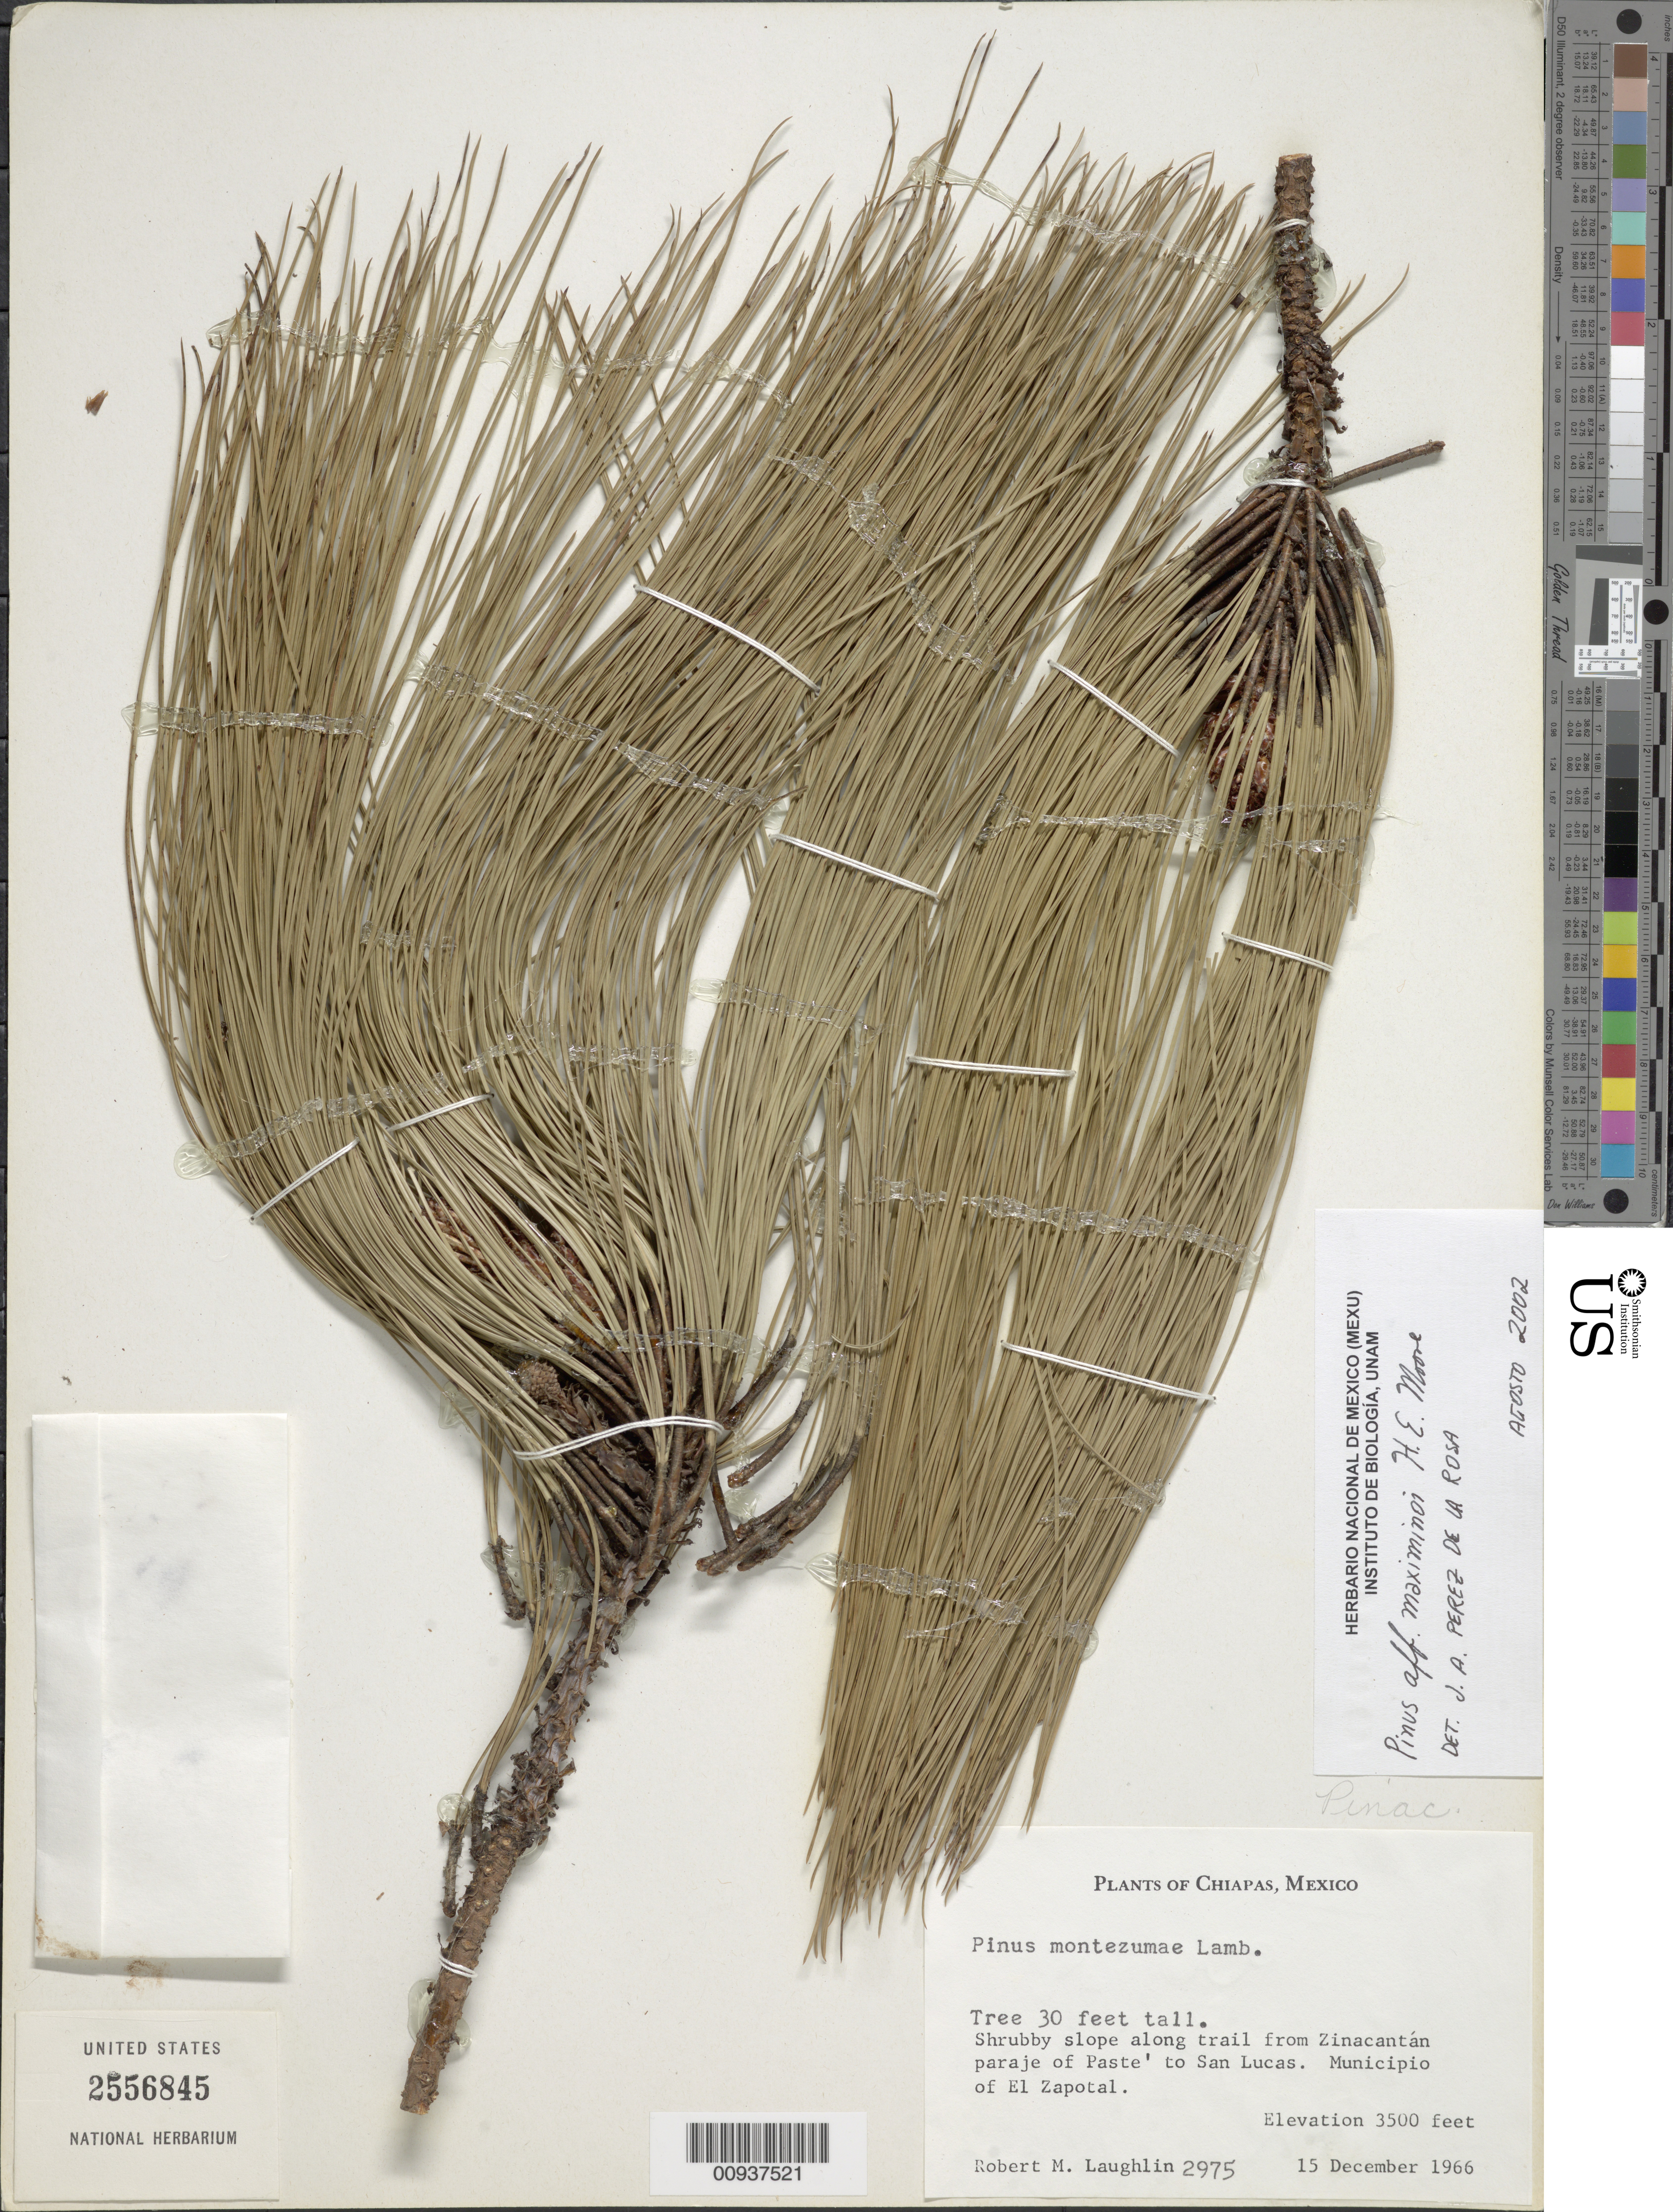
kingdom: Plantae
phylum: Tracheophyta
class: Pinopsida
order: Pinales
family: Pinaceae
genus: Pinus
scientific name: Pinus maximinoi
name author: H.E. Moore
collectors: R. M. Laughlin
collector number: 2975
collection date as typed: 15 Dec 1966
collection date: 1966-12-15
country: Mexico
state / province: Chiapas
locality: Along trail from Zinacantán paraje of Paste' to San Lucas. Municipio of El Zapotal.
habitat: Shrubby slope.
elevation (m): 1067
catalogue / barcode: US 2556845